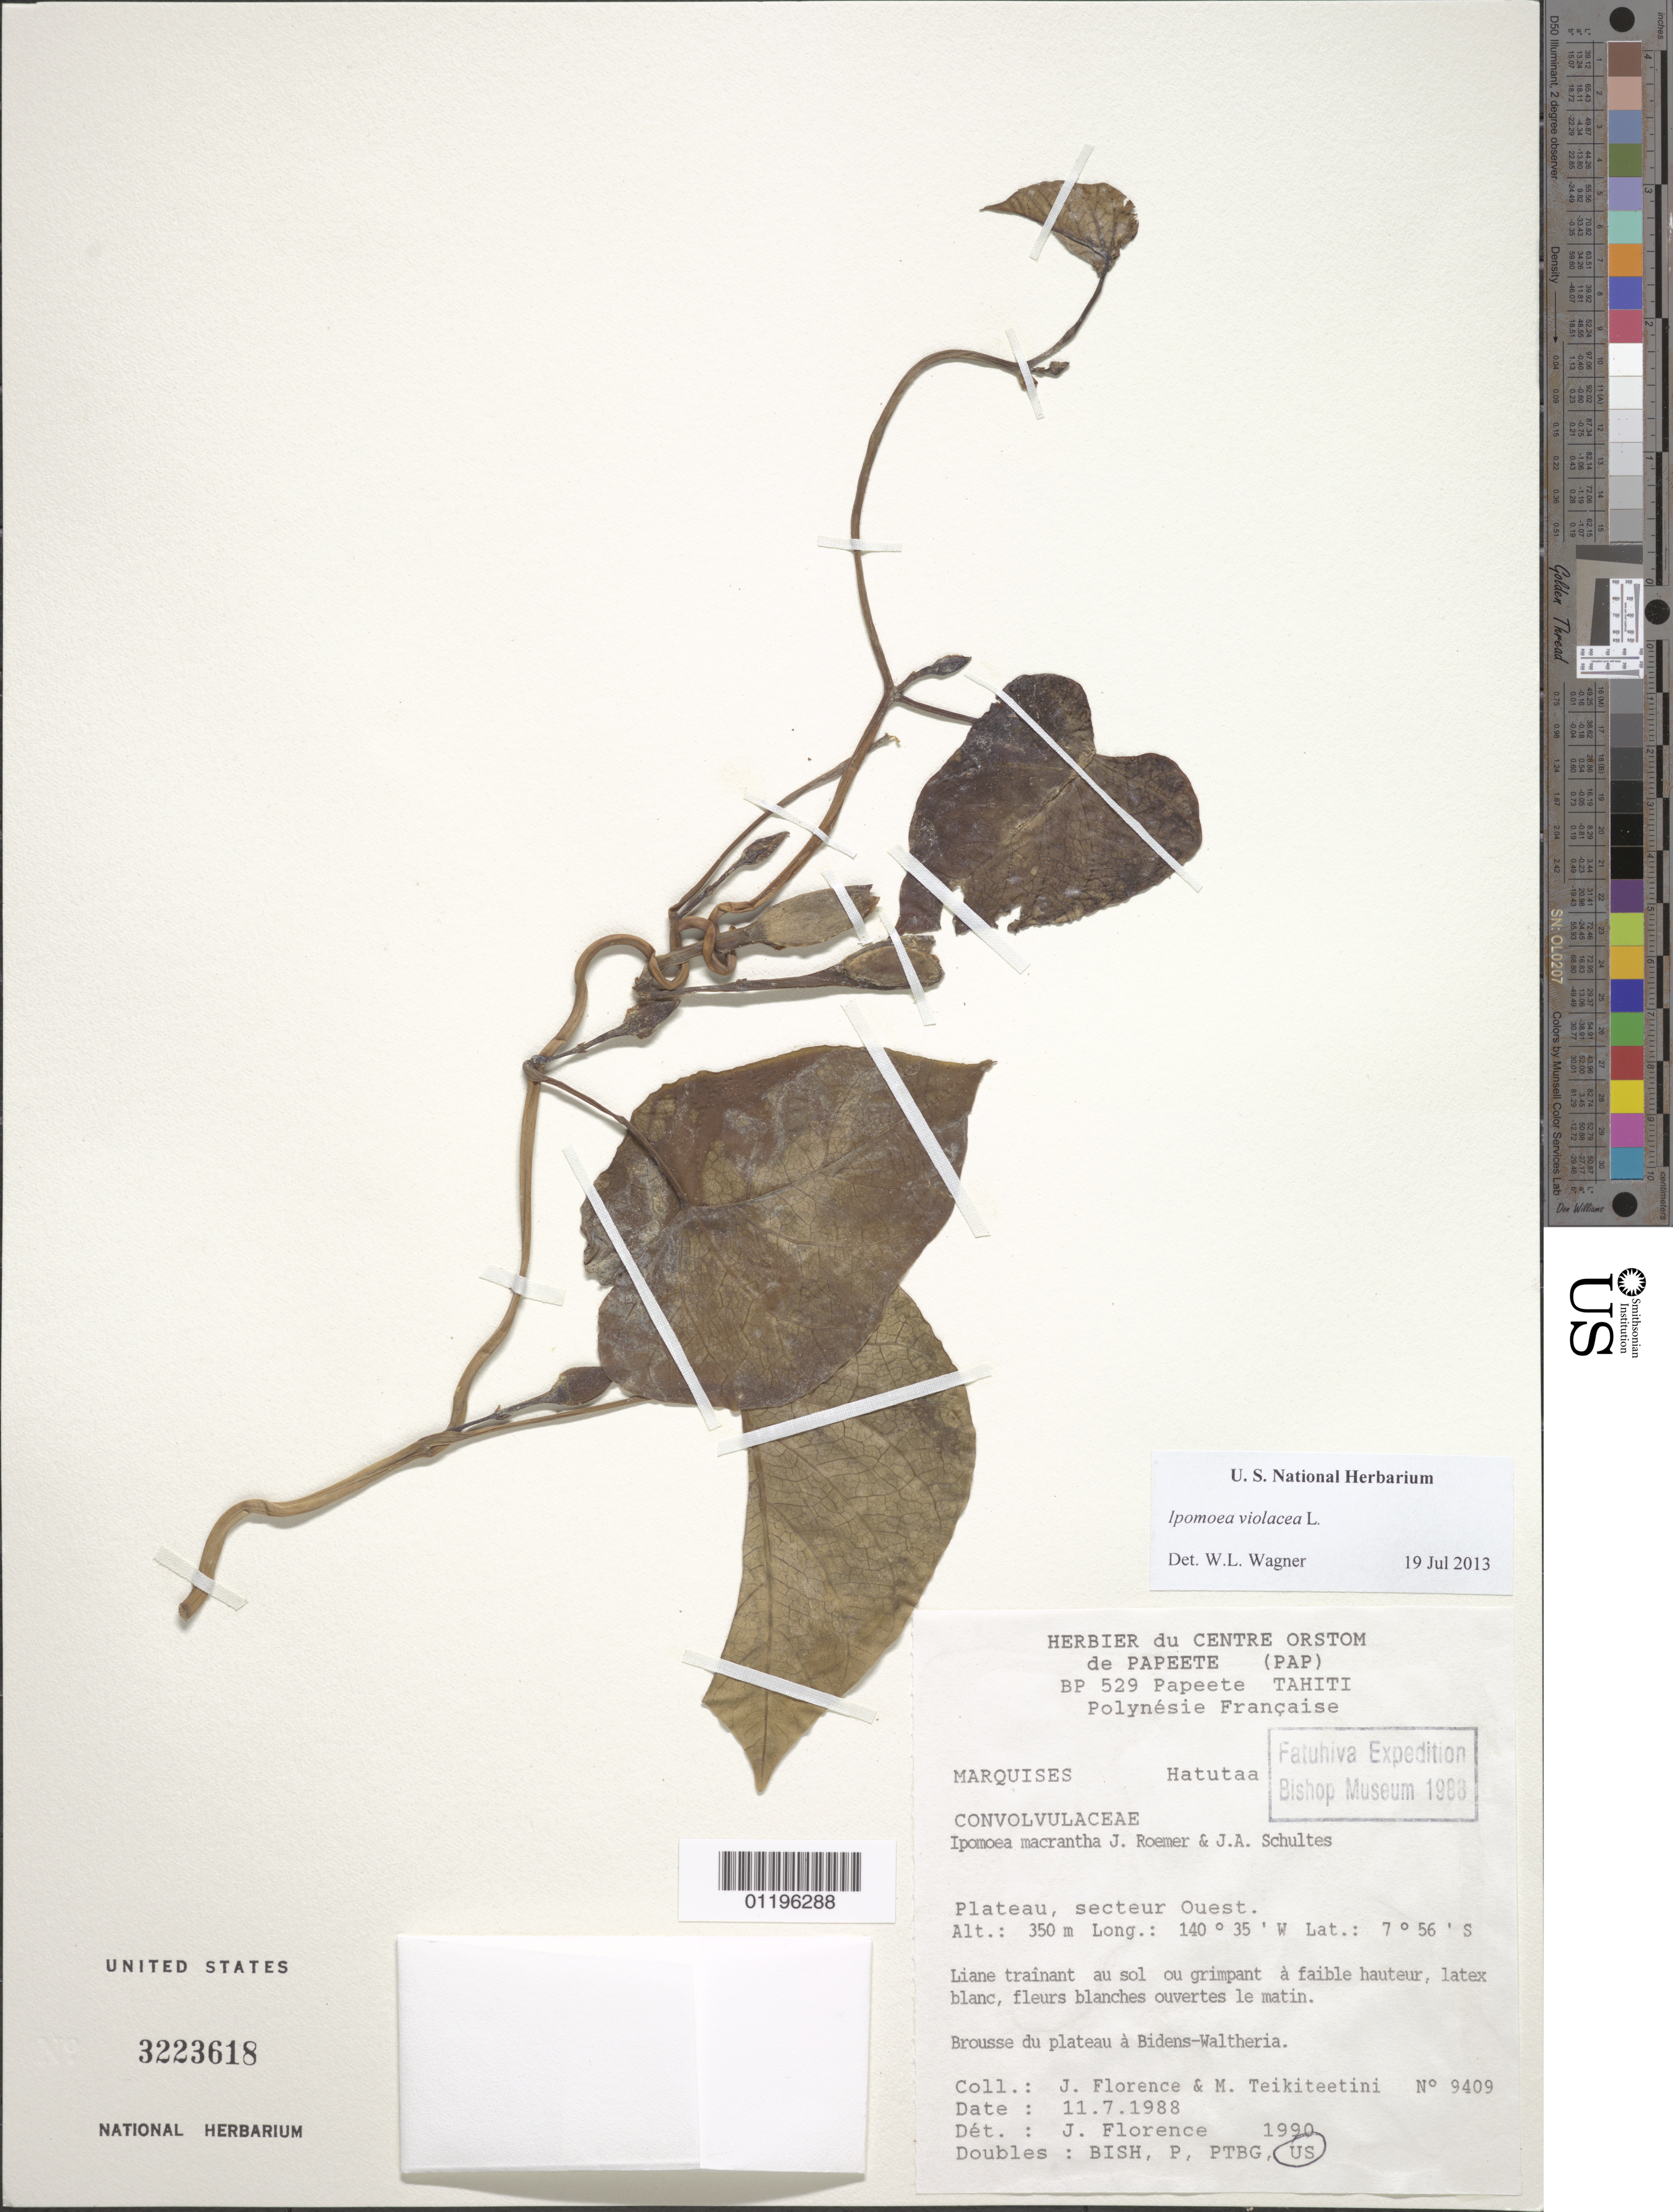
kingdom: Plantae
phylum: Tracheophyta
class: Magnoliopsida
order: Solanales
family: Convolvulaceae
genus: Ipomoea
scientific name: Ipomoea violacea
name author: L.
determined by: Florence, J.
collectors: J. Florence & M. Teikiteetini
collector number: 9409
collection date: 1988-07-11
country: French Polynesia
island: Hatutaa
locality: Plateau, secteur W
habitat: Brousse du plateau à Bidens, Waltheria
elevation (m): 350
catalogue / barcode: US 3223618